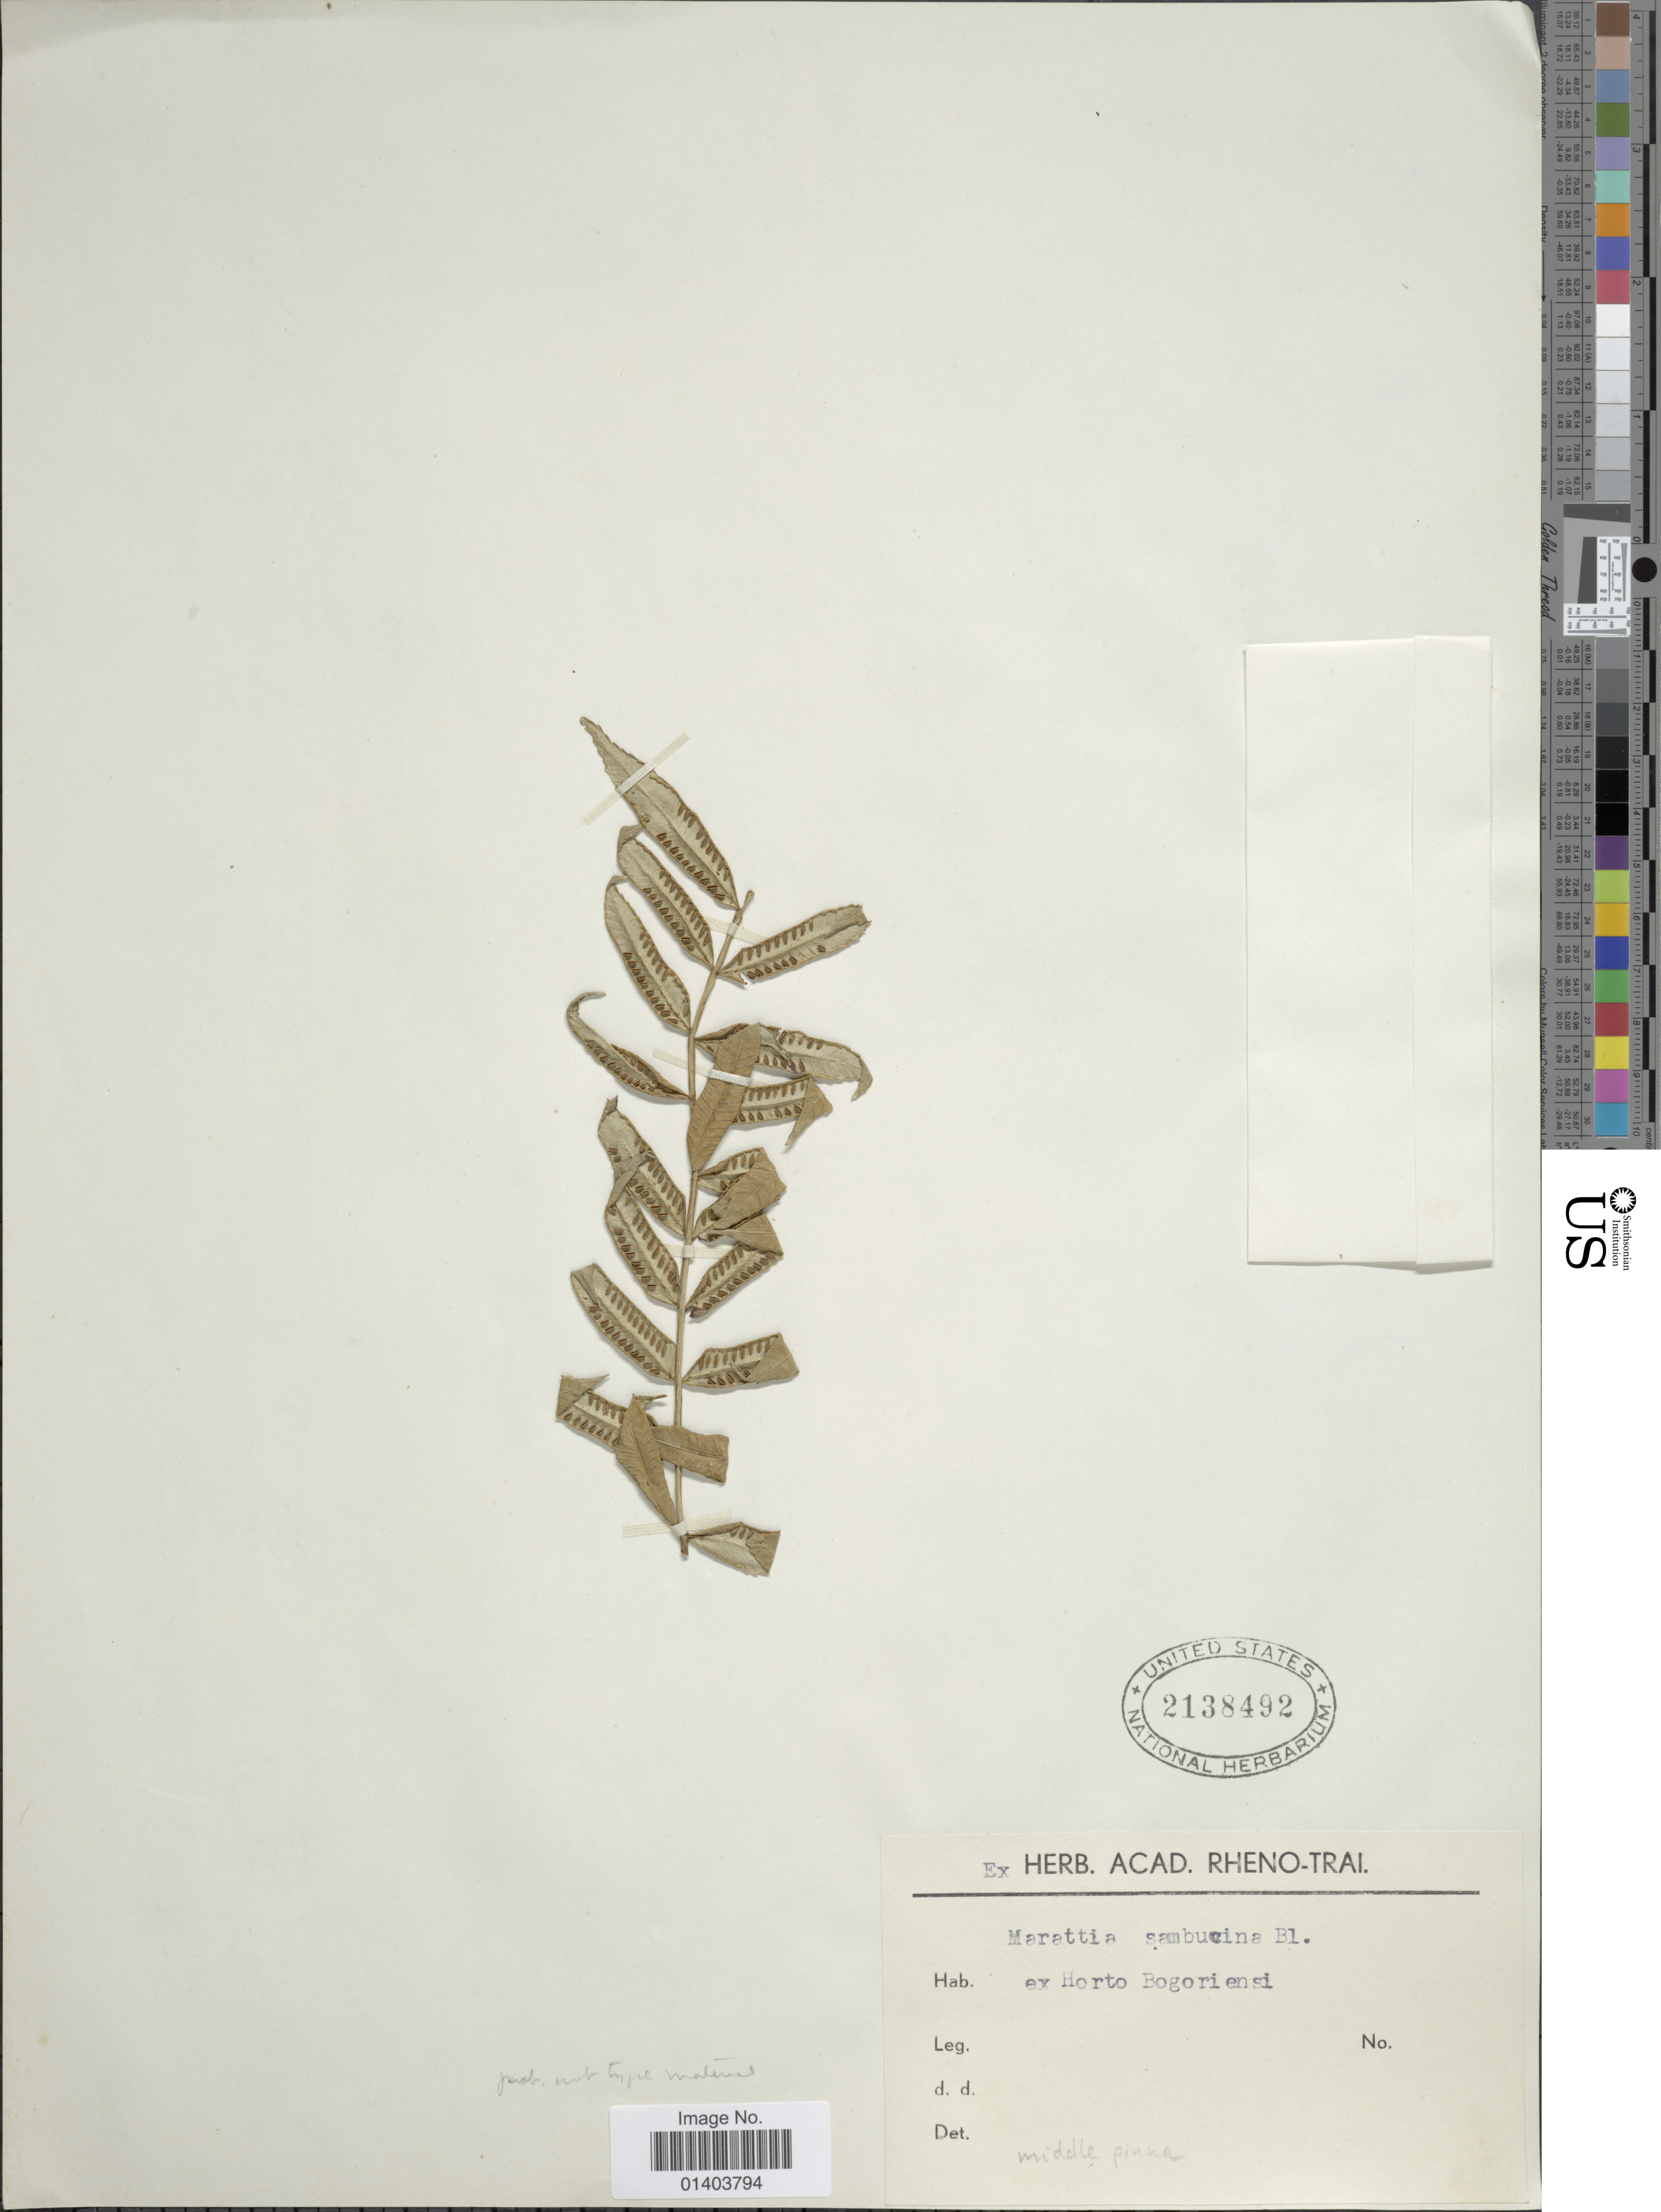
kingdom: Plantae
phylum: Tracheophyta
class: Polypodiopsida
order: Marattiales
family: Marattiaceae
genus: Ptisana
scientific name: Ptisana sambucina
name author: (Blume) Murdock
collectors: ex herb. Acad. Rhenotraiect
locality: Ex horto Bogoriensi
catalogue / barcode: US 2138492